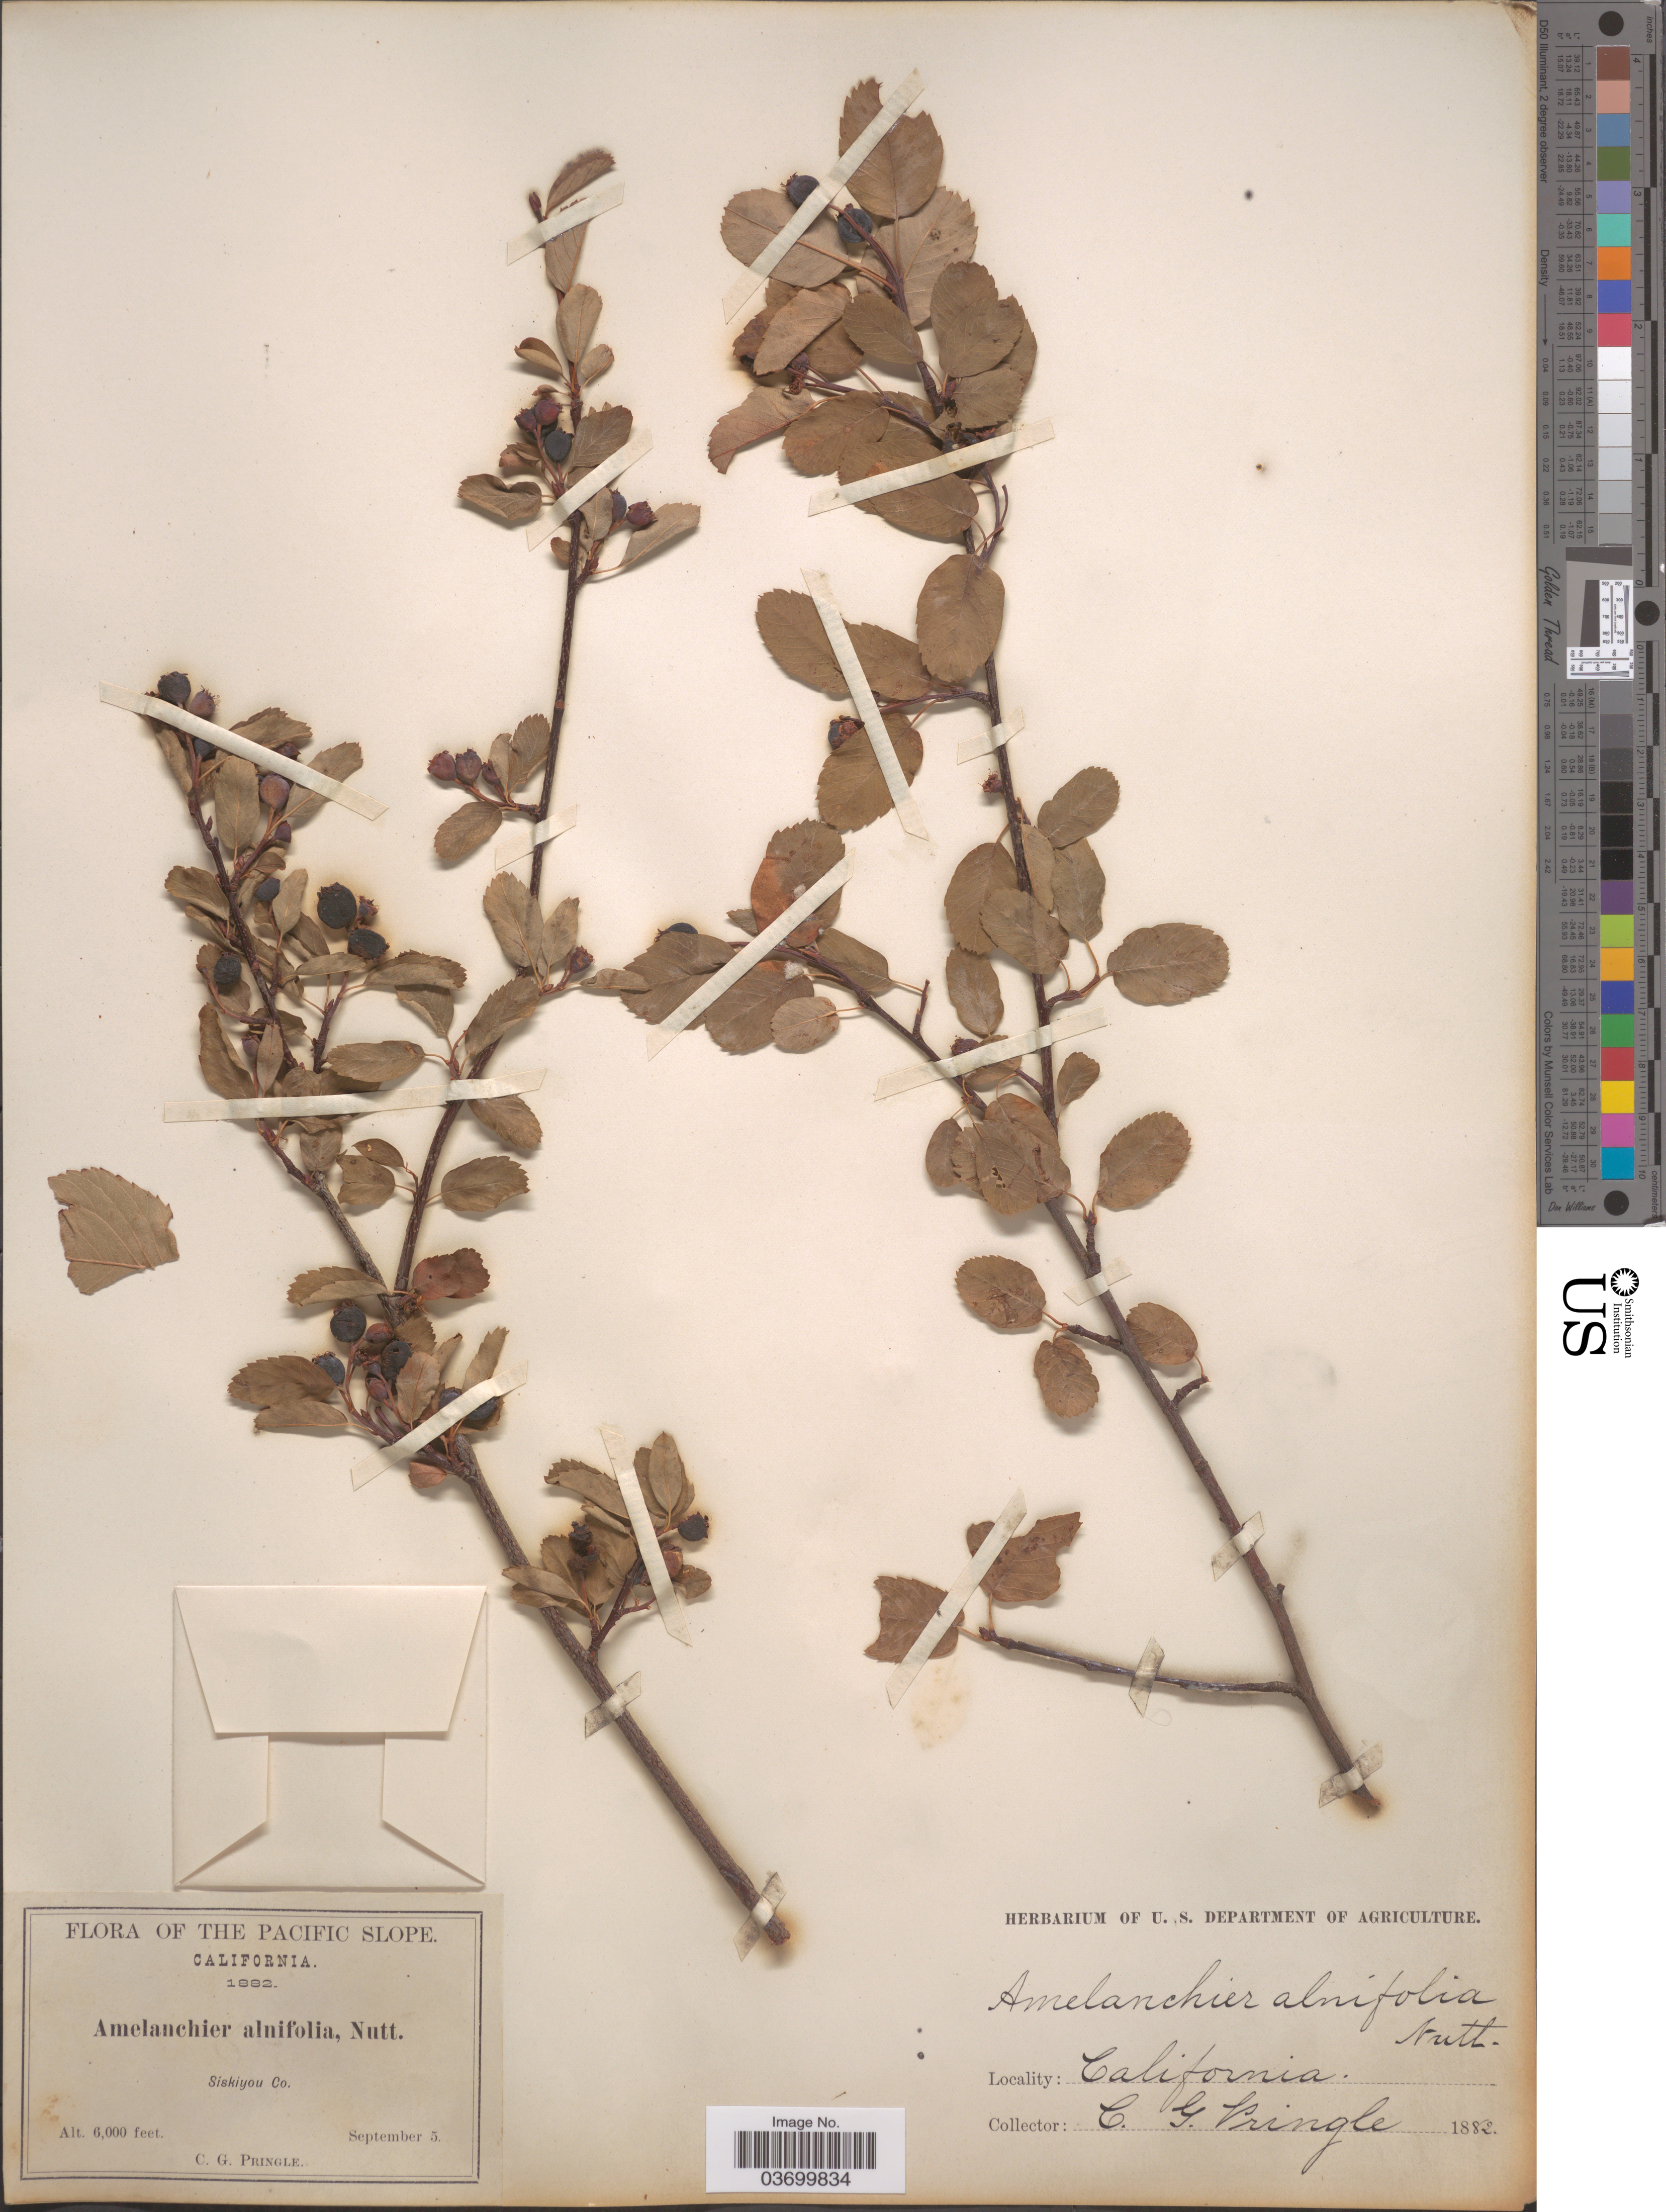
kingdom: Plantae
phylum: Tracheophyta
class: Magnoliopsida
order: Rosales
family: Rosaceae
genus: Amelanchier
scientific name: Amelanchier alnifolia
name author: (Nutt.) Nutt. ex M. Roem.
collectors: C. G. Pringle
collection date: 1882-09-05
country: United States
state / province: California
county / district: Siskiyou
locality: Pacific Slope. Siskiyou Co.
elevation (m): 1829